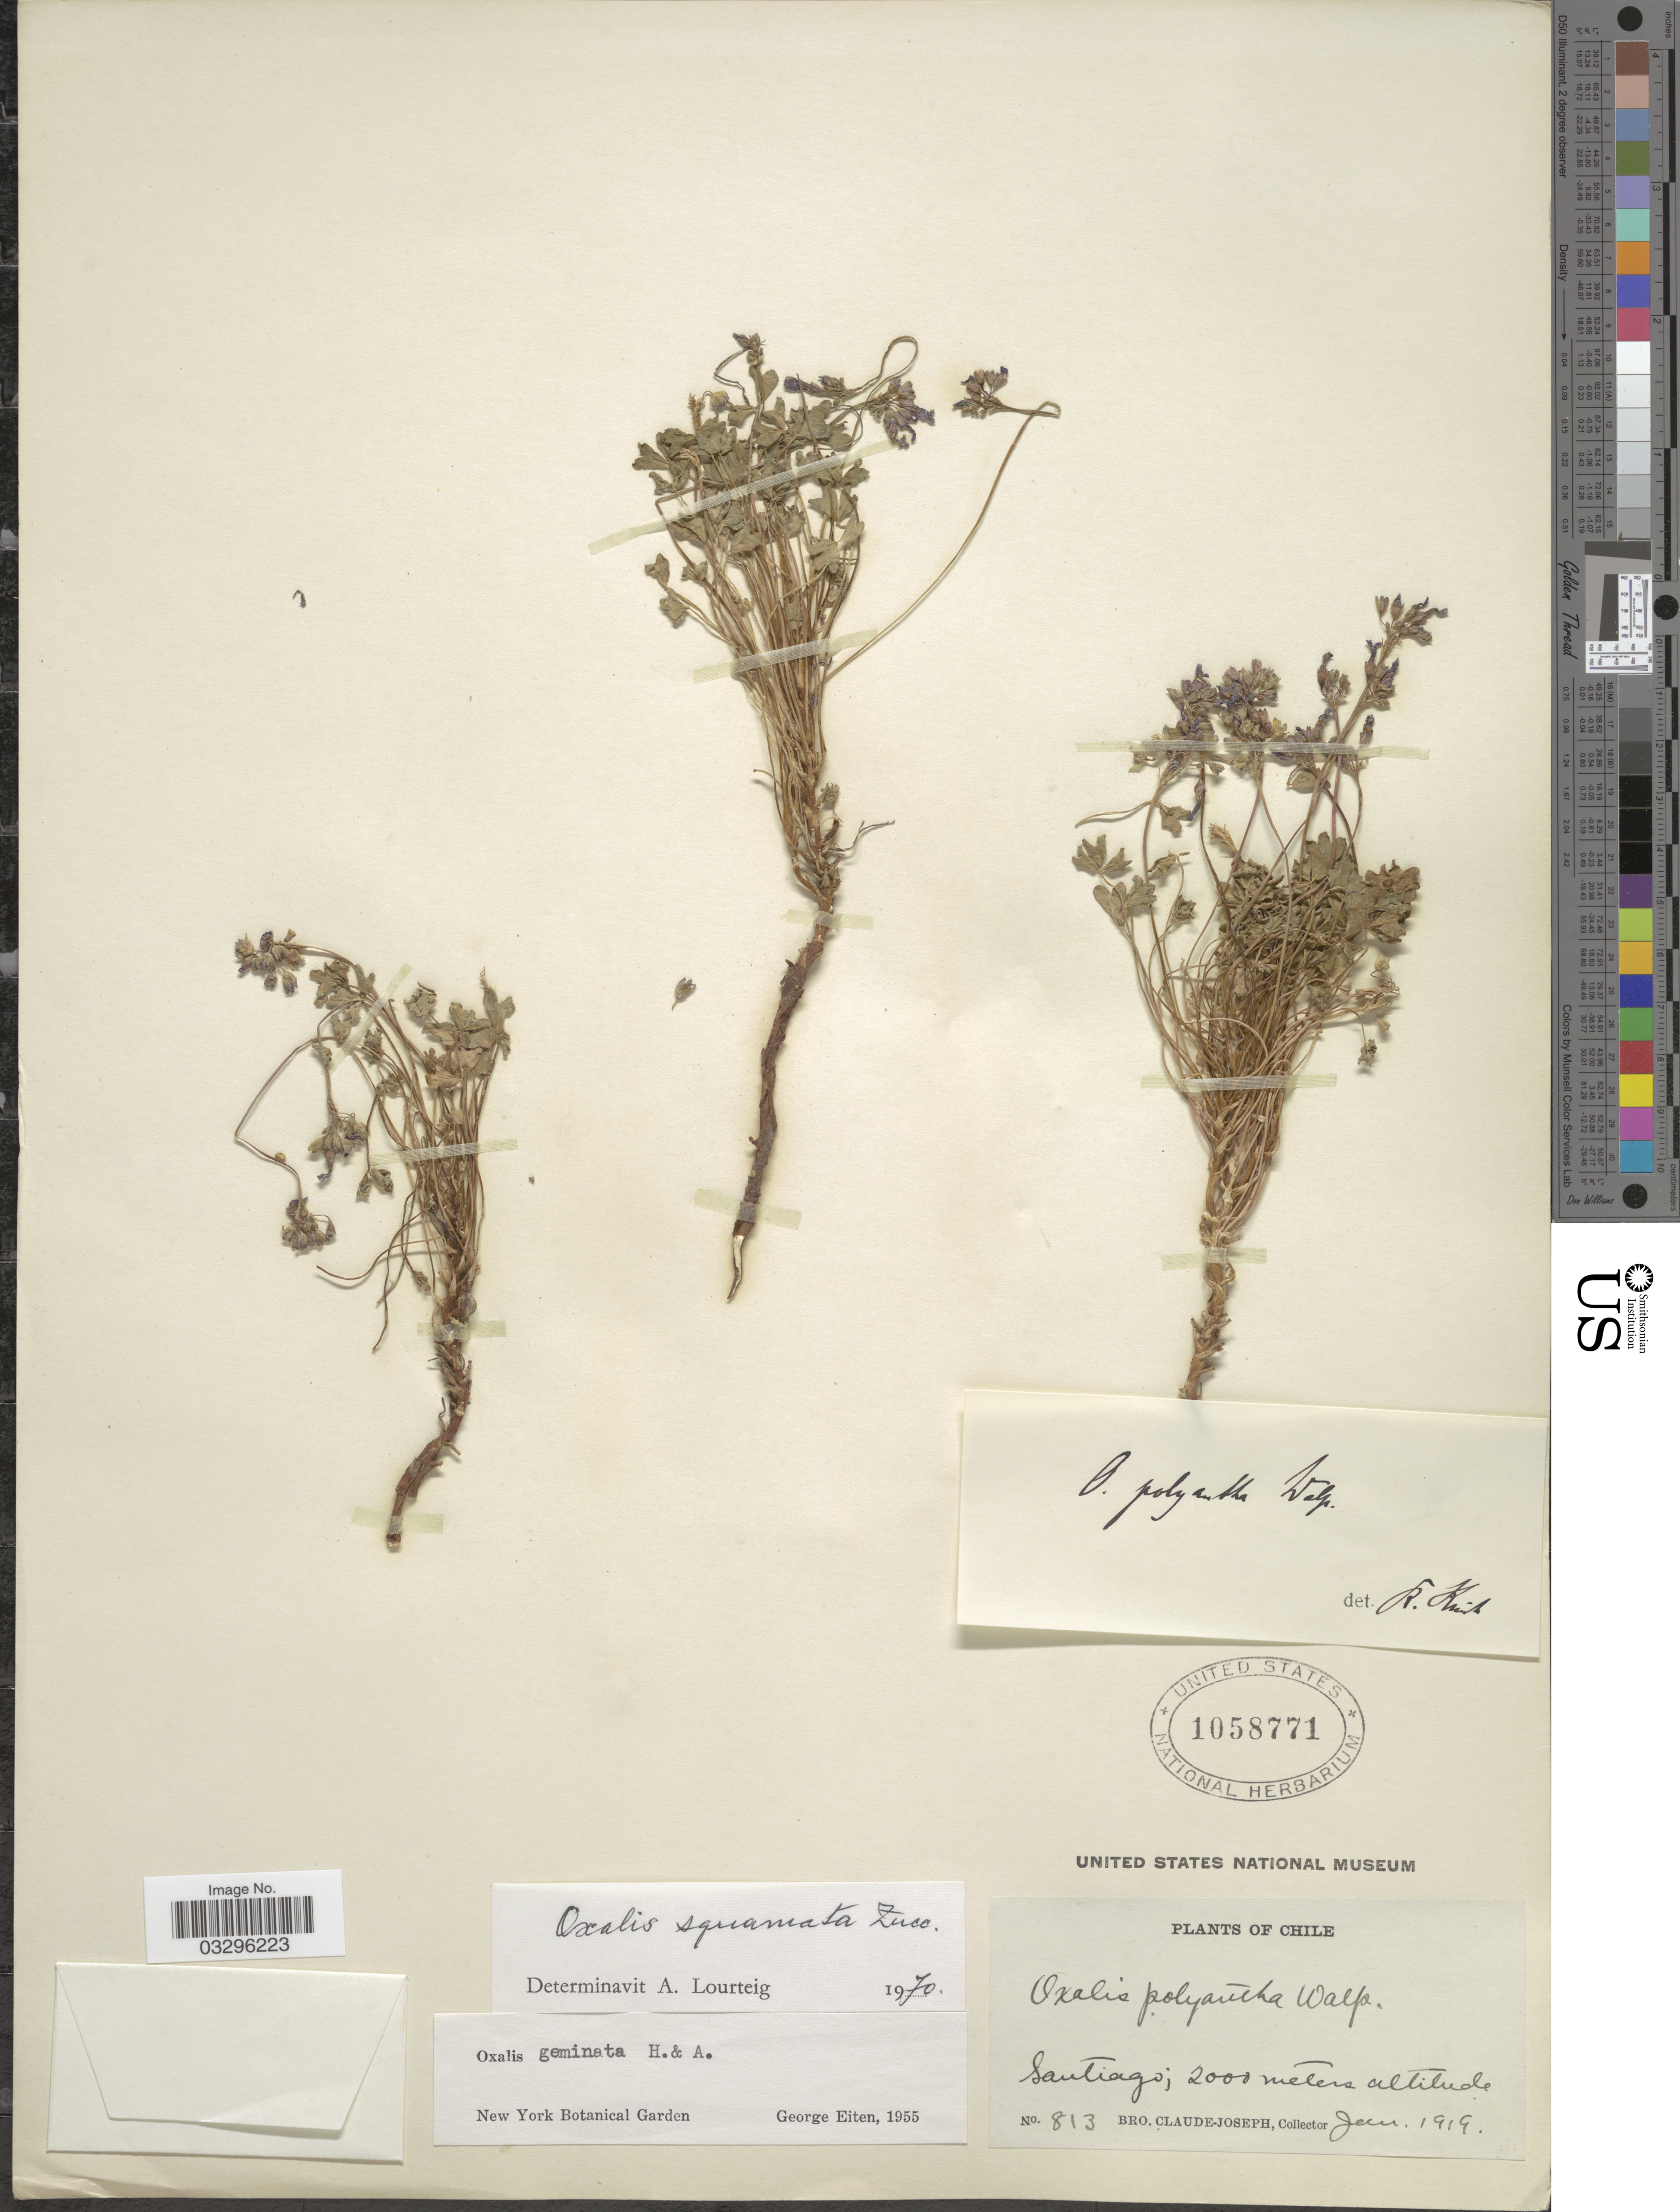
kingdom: Plantae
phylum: Tracheophyta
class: Magnoliopsida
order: Oxalidales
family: Oxalidaceae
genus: Oxalis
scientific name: Oxalis squamata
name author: Zucc.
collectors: Bro. Claude-Joseph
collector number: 813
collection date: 1919-01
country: Chile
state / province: Región Metropolitana (RM)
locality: Santiago.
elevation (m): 2000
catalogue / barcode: US 1058771